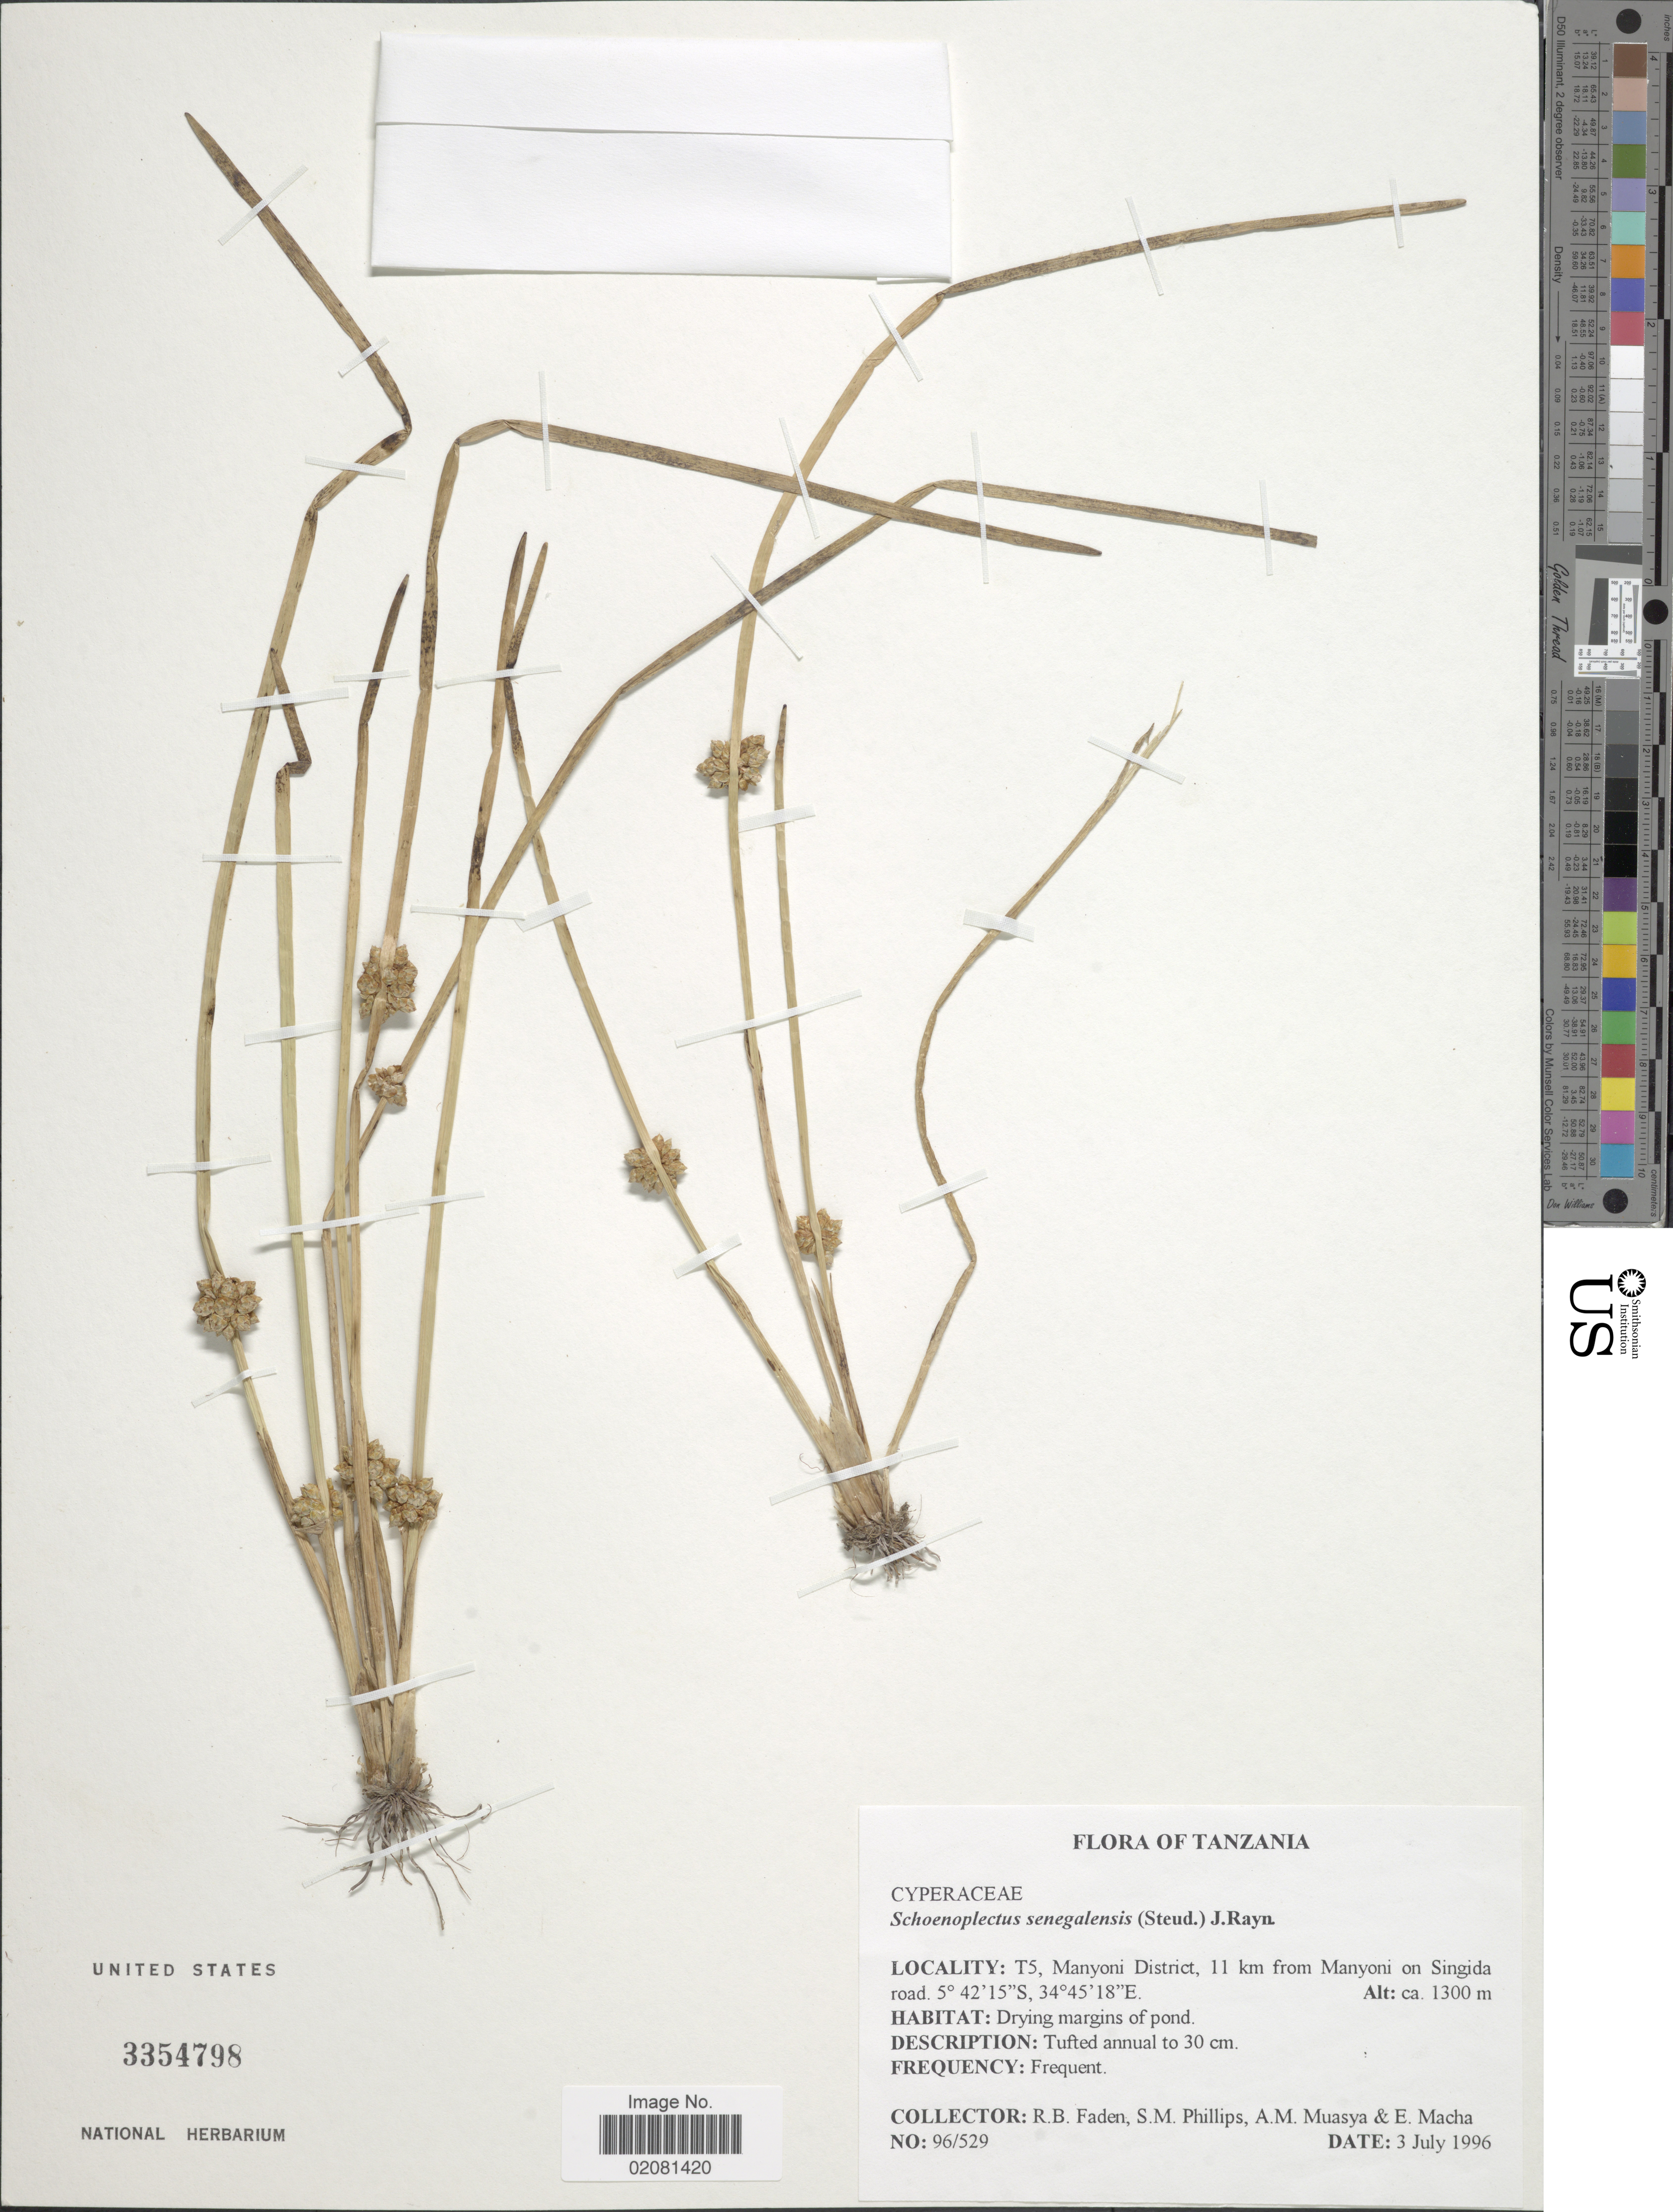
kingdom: Plantae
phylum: Tracheophyta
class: Liliopsida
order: Poales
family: Cyperaceae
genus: Schoenoplectus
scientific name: Schoenoplectus senegalensis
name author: (Steud.) Palla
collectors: R. B. Faden, S. M. Phillips, A. Muasya & E. Macha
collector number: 96/529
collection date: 1996-07-03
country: Tanzania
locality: T5, Manyoni District, 11 km from Manyoni on Singida road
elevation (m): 1300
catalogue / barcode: US 3354798